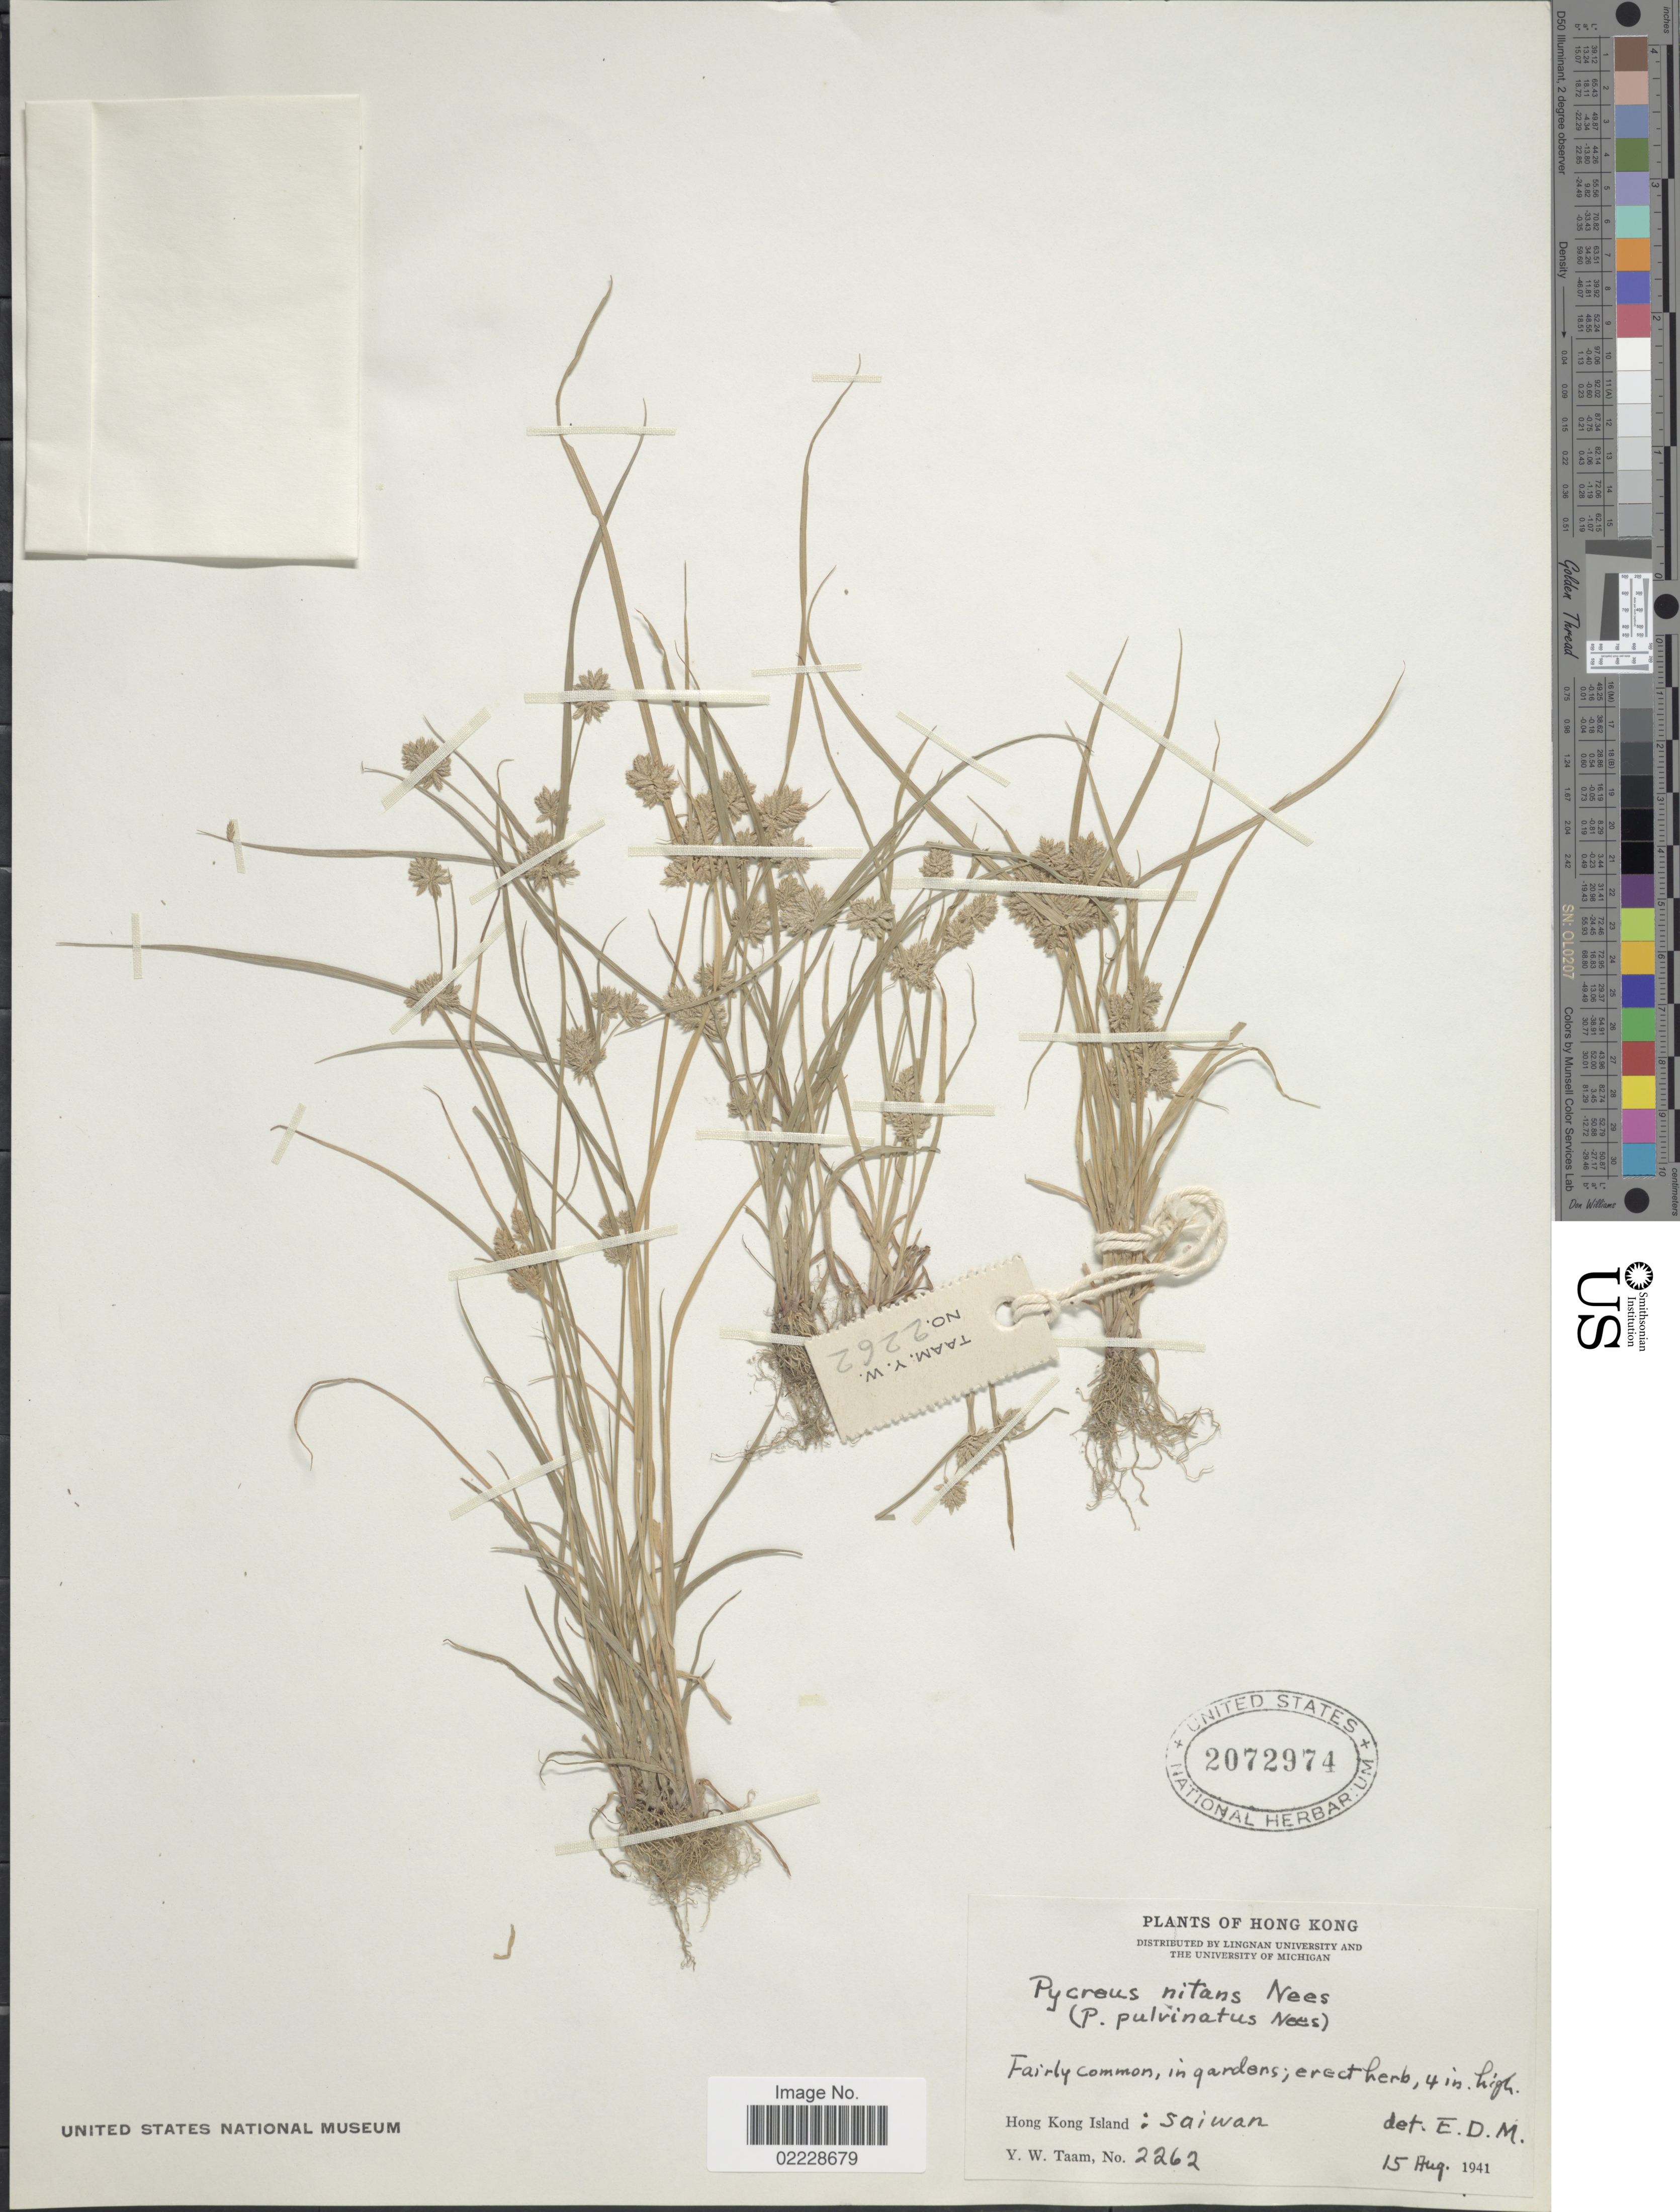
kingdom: Plantae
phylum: Tracheophyta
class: Liliopsida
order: Poales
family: Cyperaceae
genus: Cyperus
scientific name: Cyperus pumilus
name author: L.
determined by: Strong, Mark T., (BOT), Smithsonian Institution - National Museum of Natural History (UNITED STATES)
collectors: Y. W. Taam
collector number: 2262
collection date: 1941-08-15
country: China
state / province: Hong Kong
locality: Saiwan. Hong Kong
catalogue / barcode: US 2072974